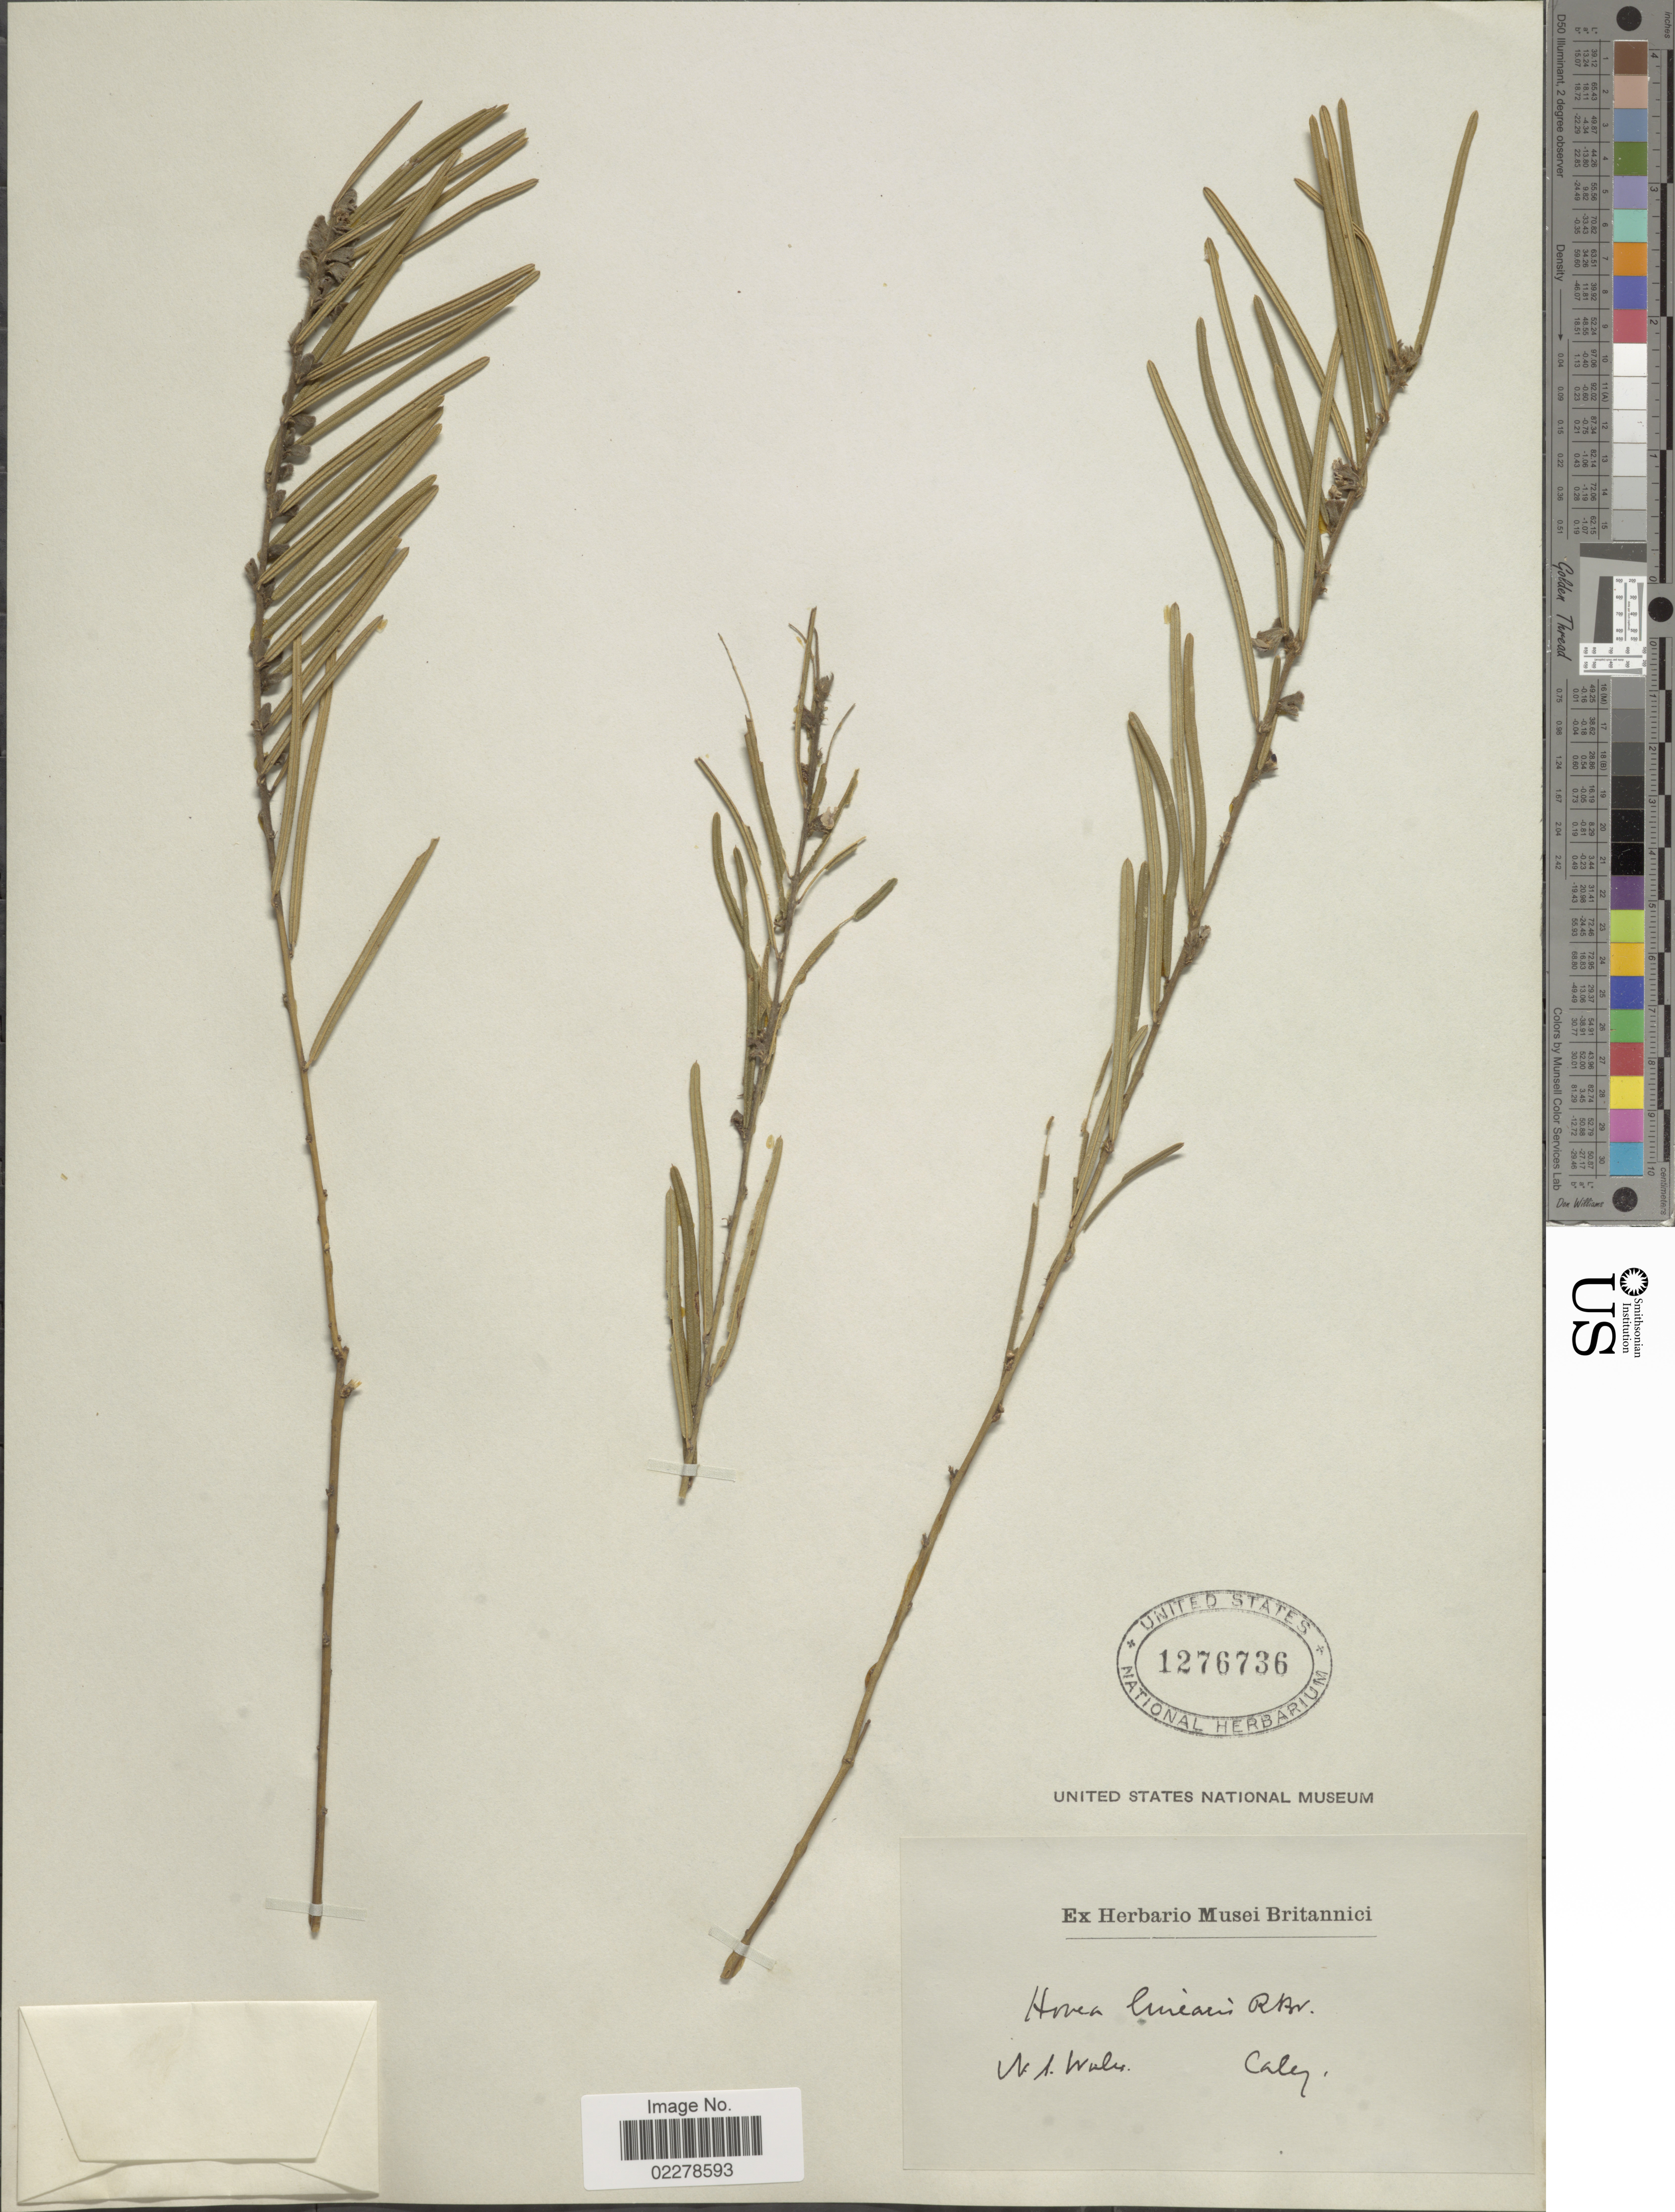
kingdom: Plantae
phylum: Tracheophyta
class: Magnoliopsida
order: Fabales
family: Fabaceae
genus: Hovea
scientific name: Hovea linearis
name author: R. Br.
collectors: -. Caly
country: Australia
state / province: New South Wales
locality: N. S. Wales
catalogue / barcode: US 1276736